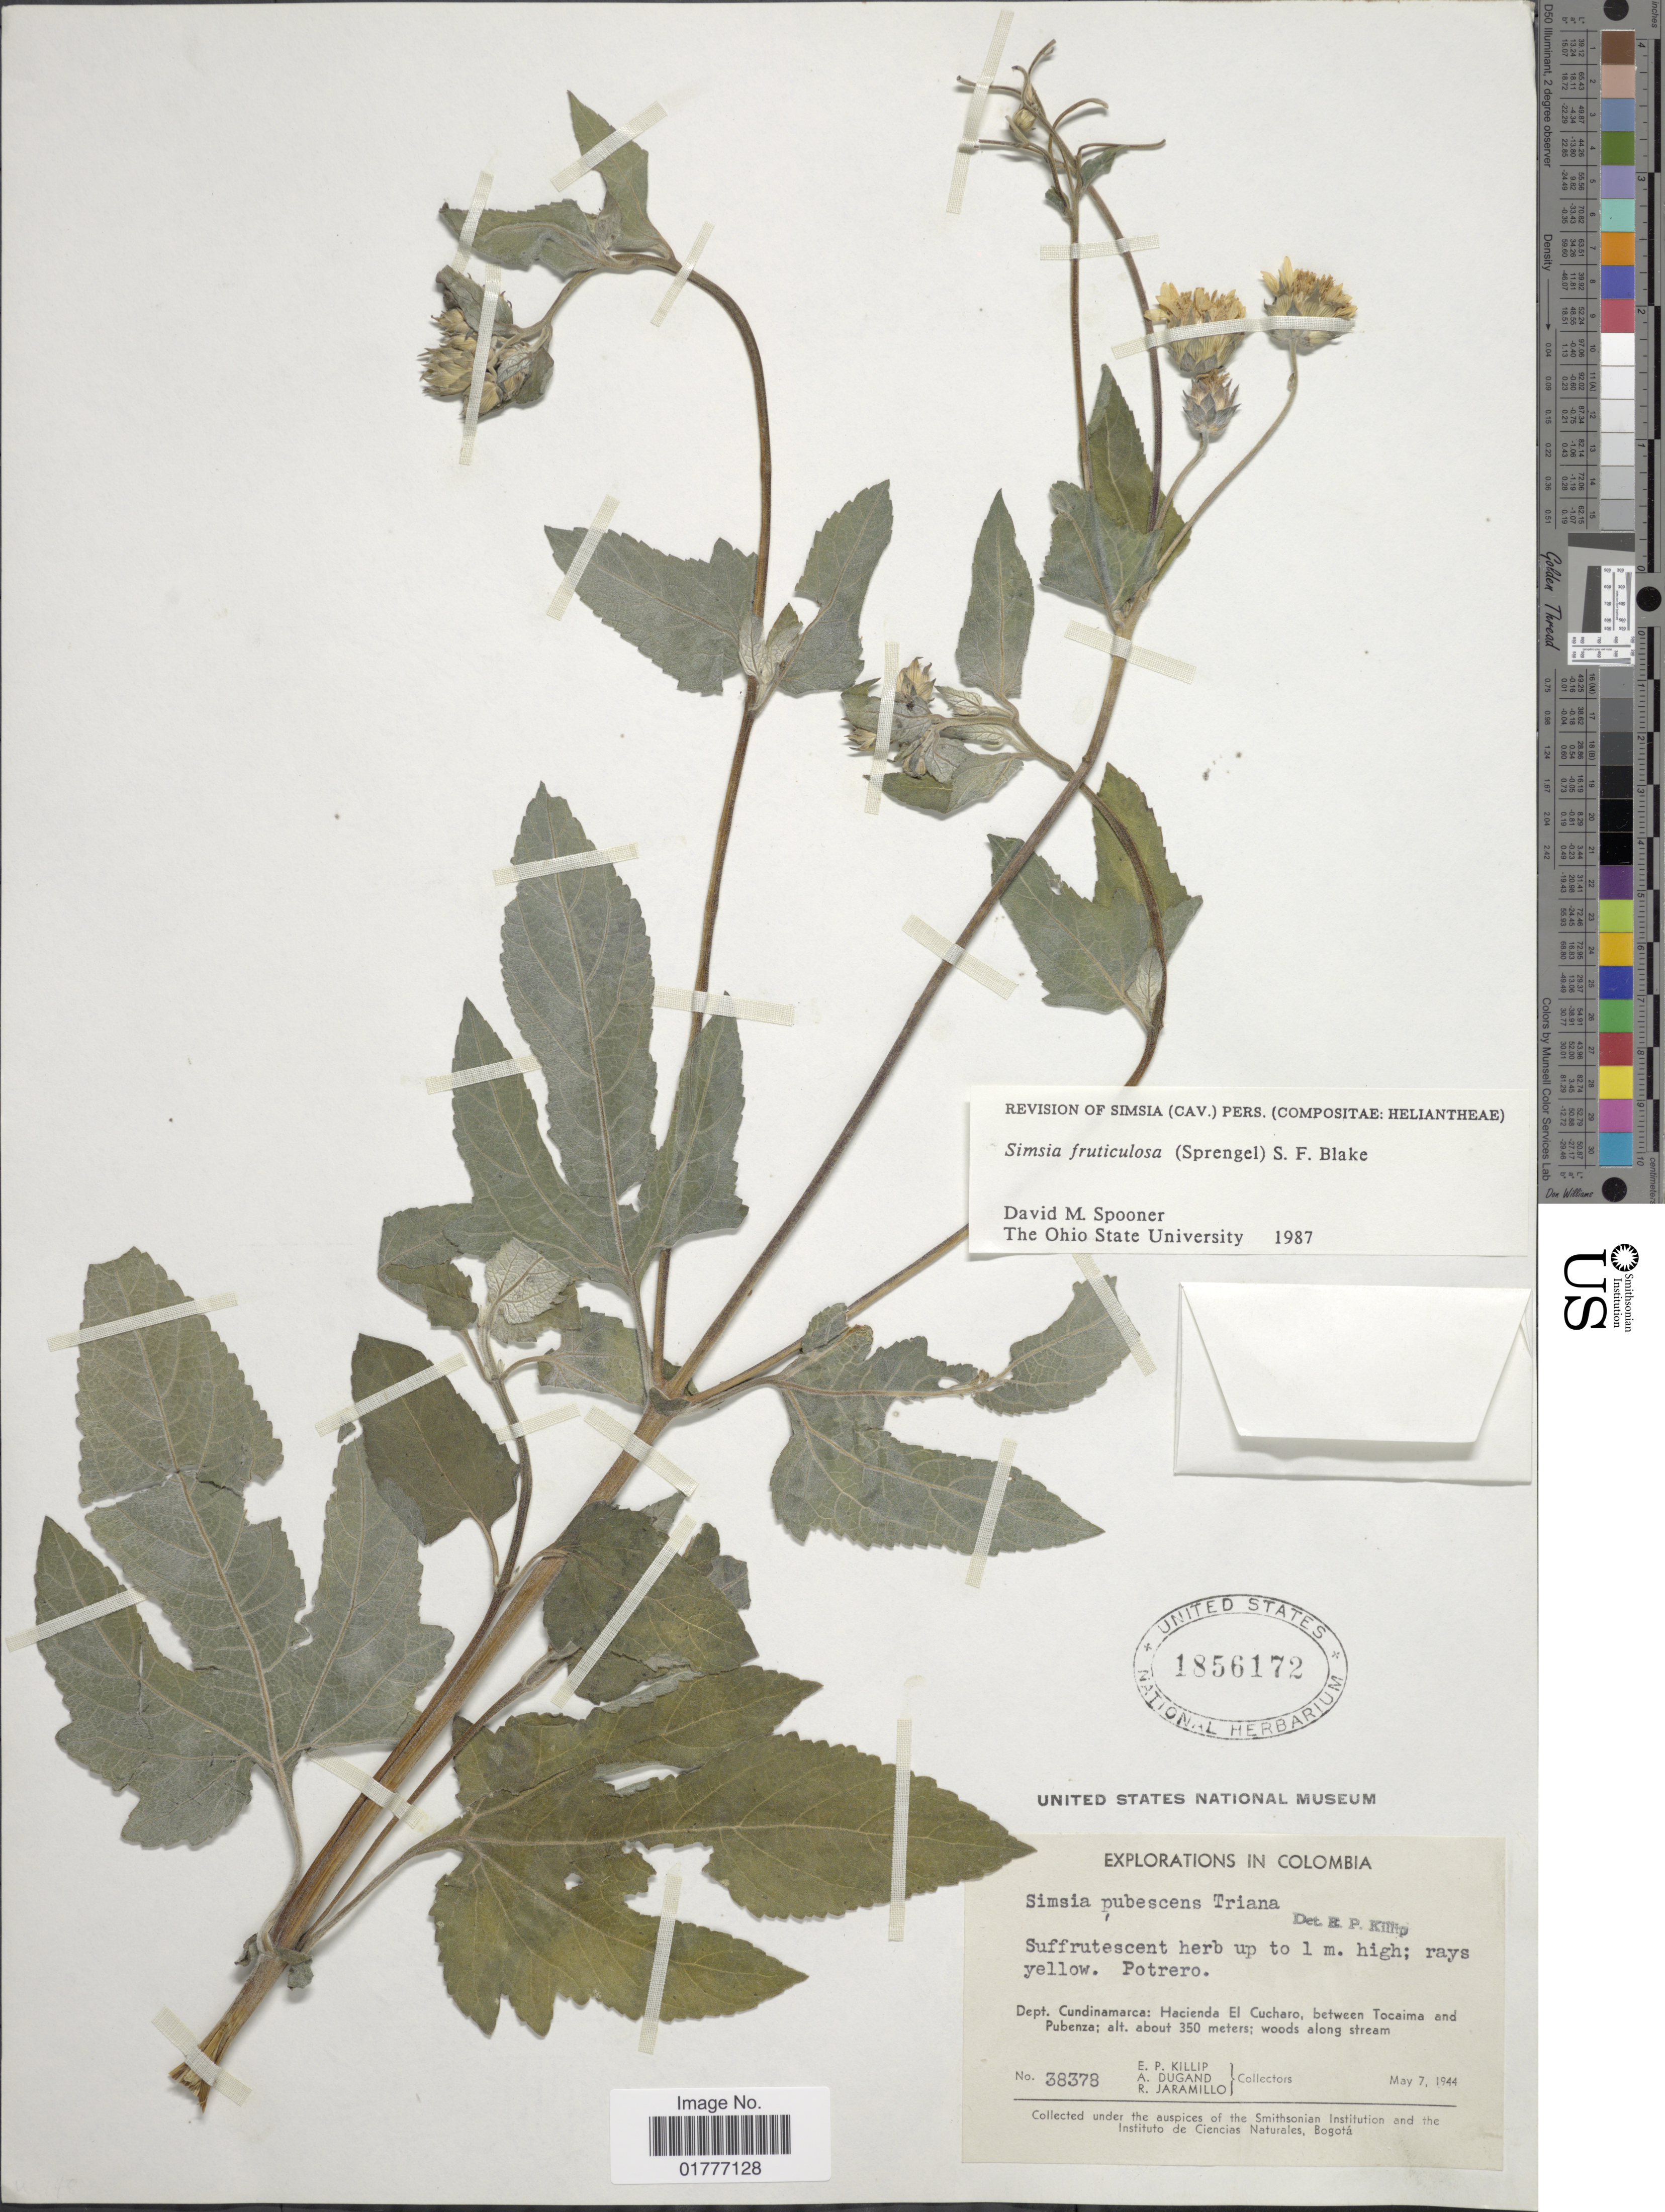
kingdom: Plantae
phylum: Tracheophyta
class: Magnoliopsida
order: Asterales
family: Asteraceae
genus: Simsia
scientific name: Simsia fruticulosa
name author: (Spreng.) S.F. Blake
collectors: E. P. Killip, A. Dugand & R. Jaramillo M.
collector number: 38378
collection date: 1944-05-07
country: Colombia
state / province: Cundinamarca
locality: Hacienda El Cucharo, between Tocaima and Pubenza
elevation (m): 350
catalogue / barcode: US 1856172